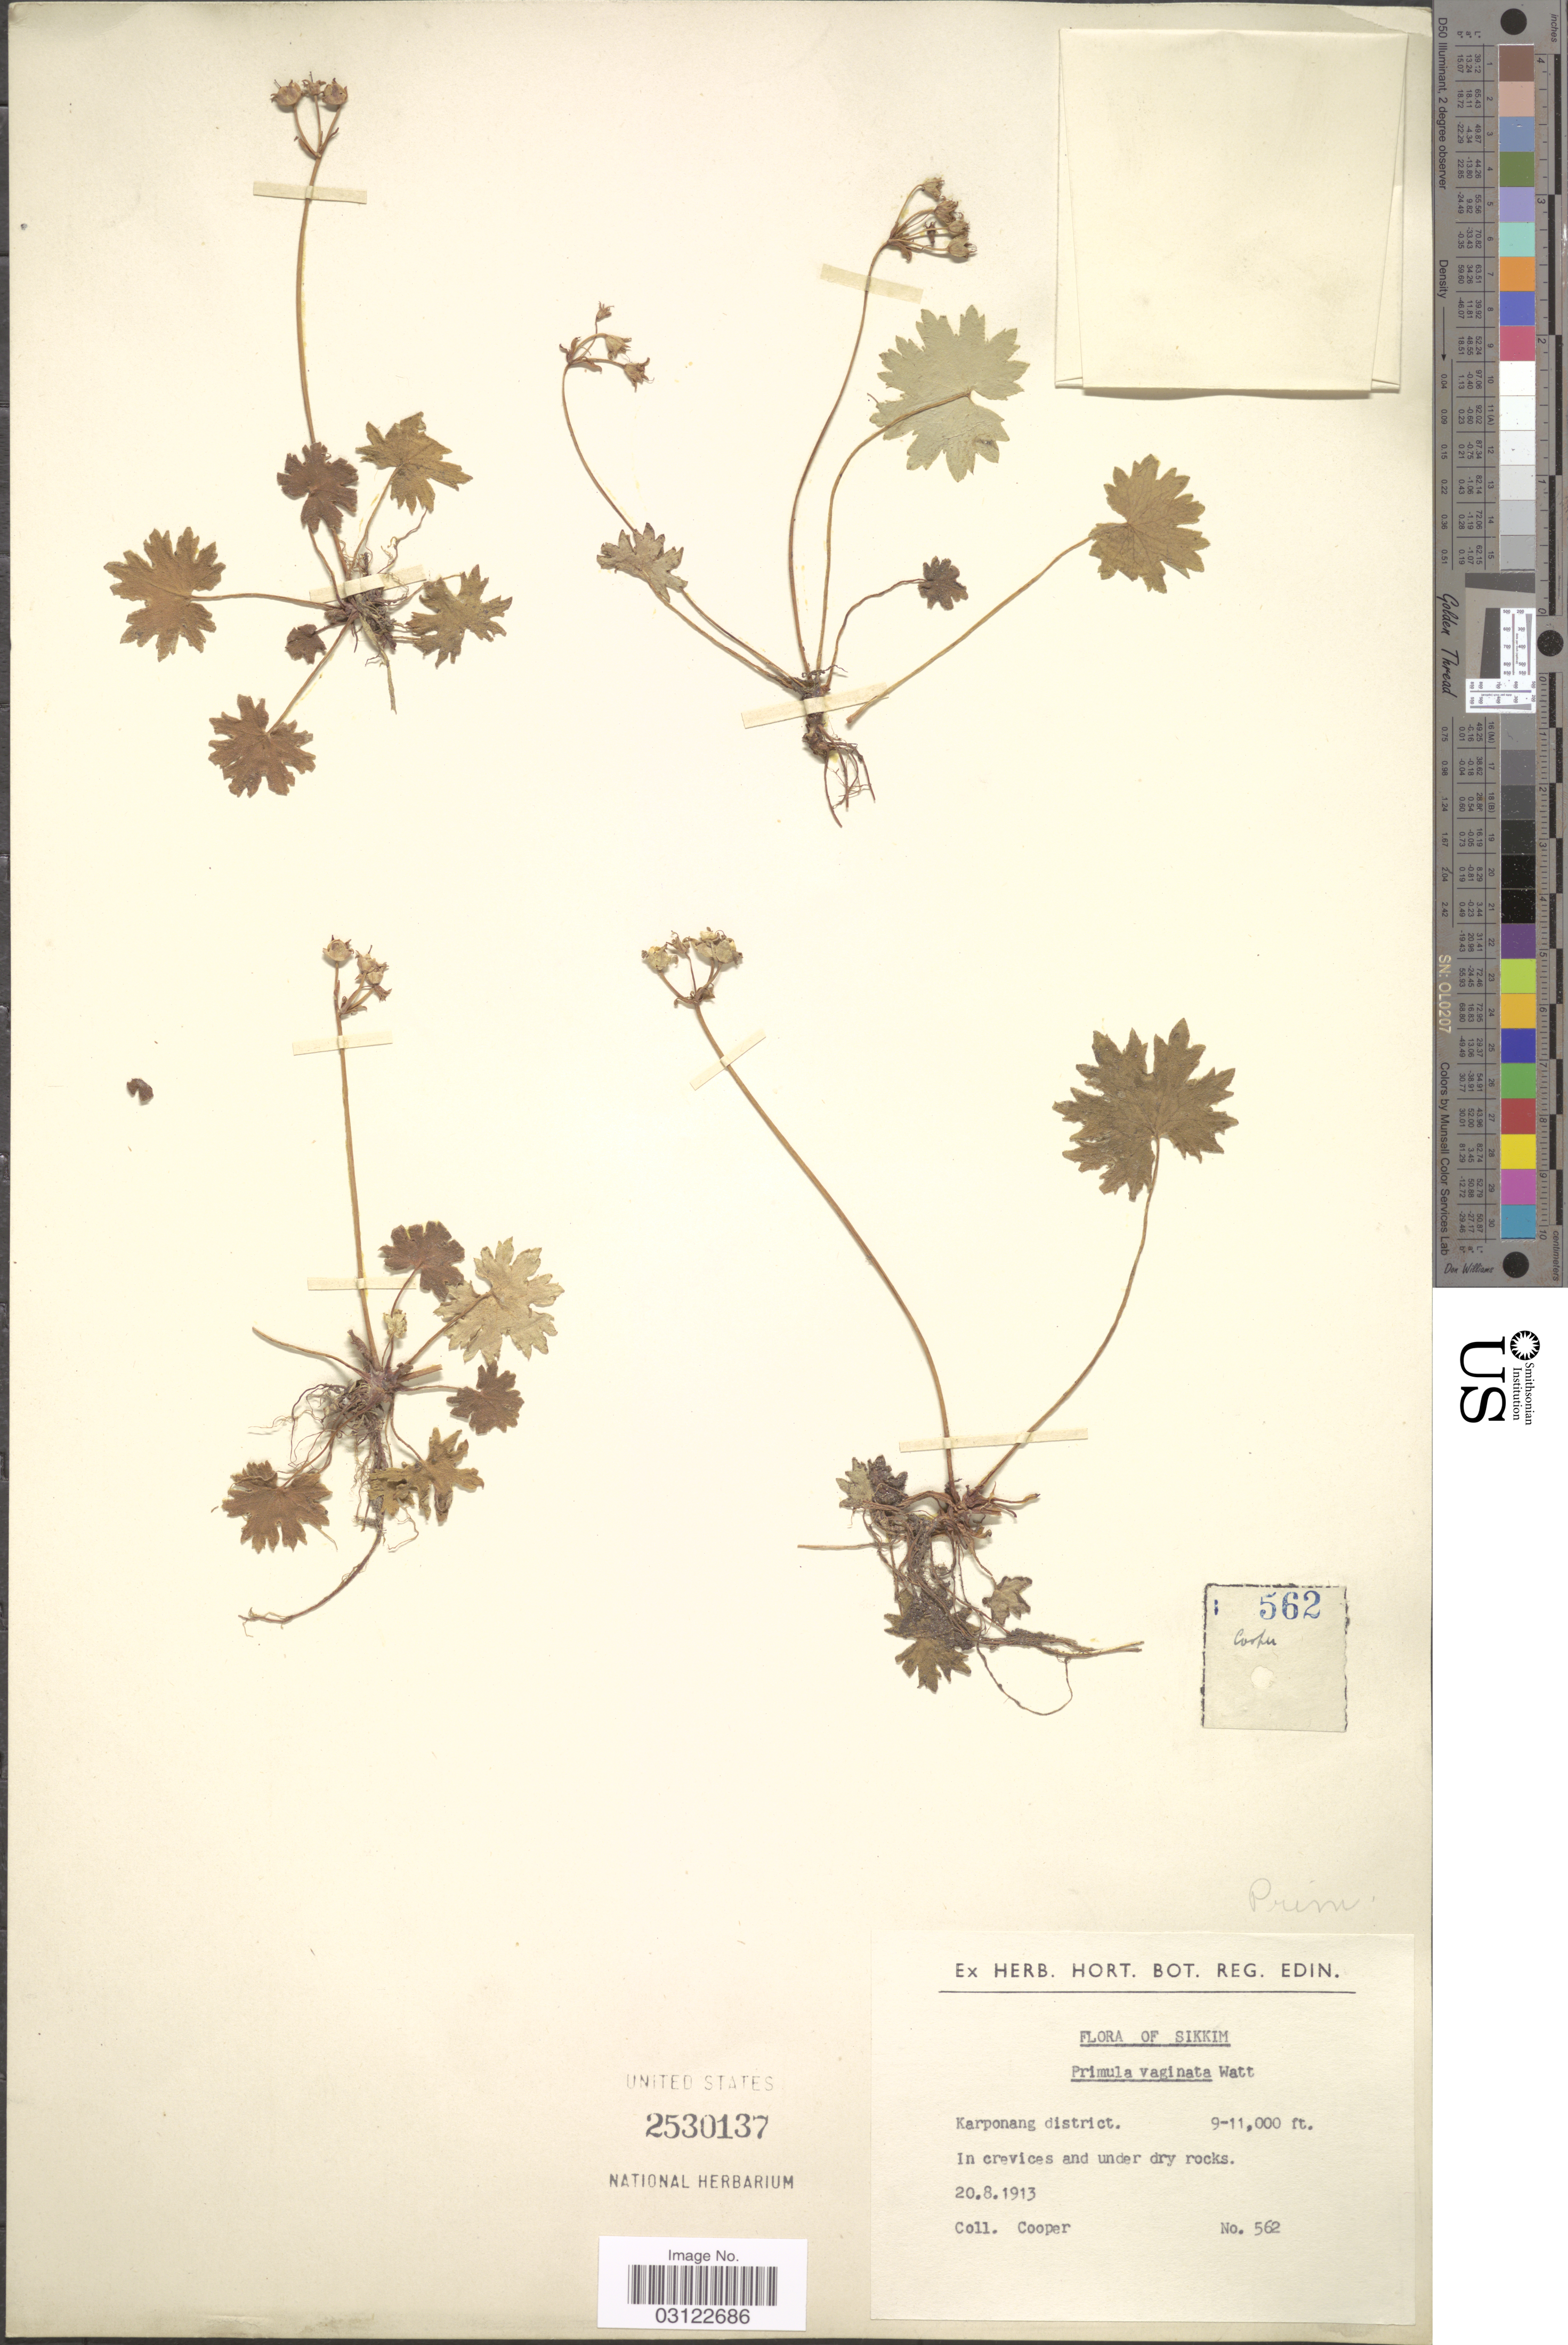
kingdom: Plantae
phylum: Tracheophyta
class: Magnoliopsida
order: Ericales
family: Primulaceae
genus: Primula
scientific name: Primula vaginata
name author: Watt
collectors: -. Cooper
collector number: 562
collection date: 1913-08-20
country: India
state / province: Sikkim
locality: Karponang district.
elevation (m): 2743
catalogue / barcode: US 2530137